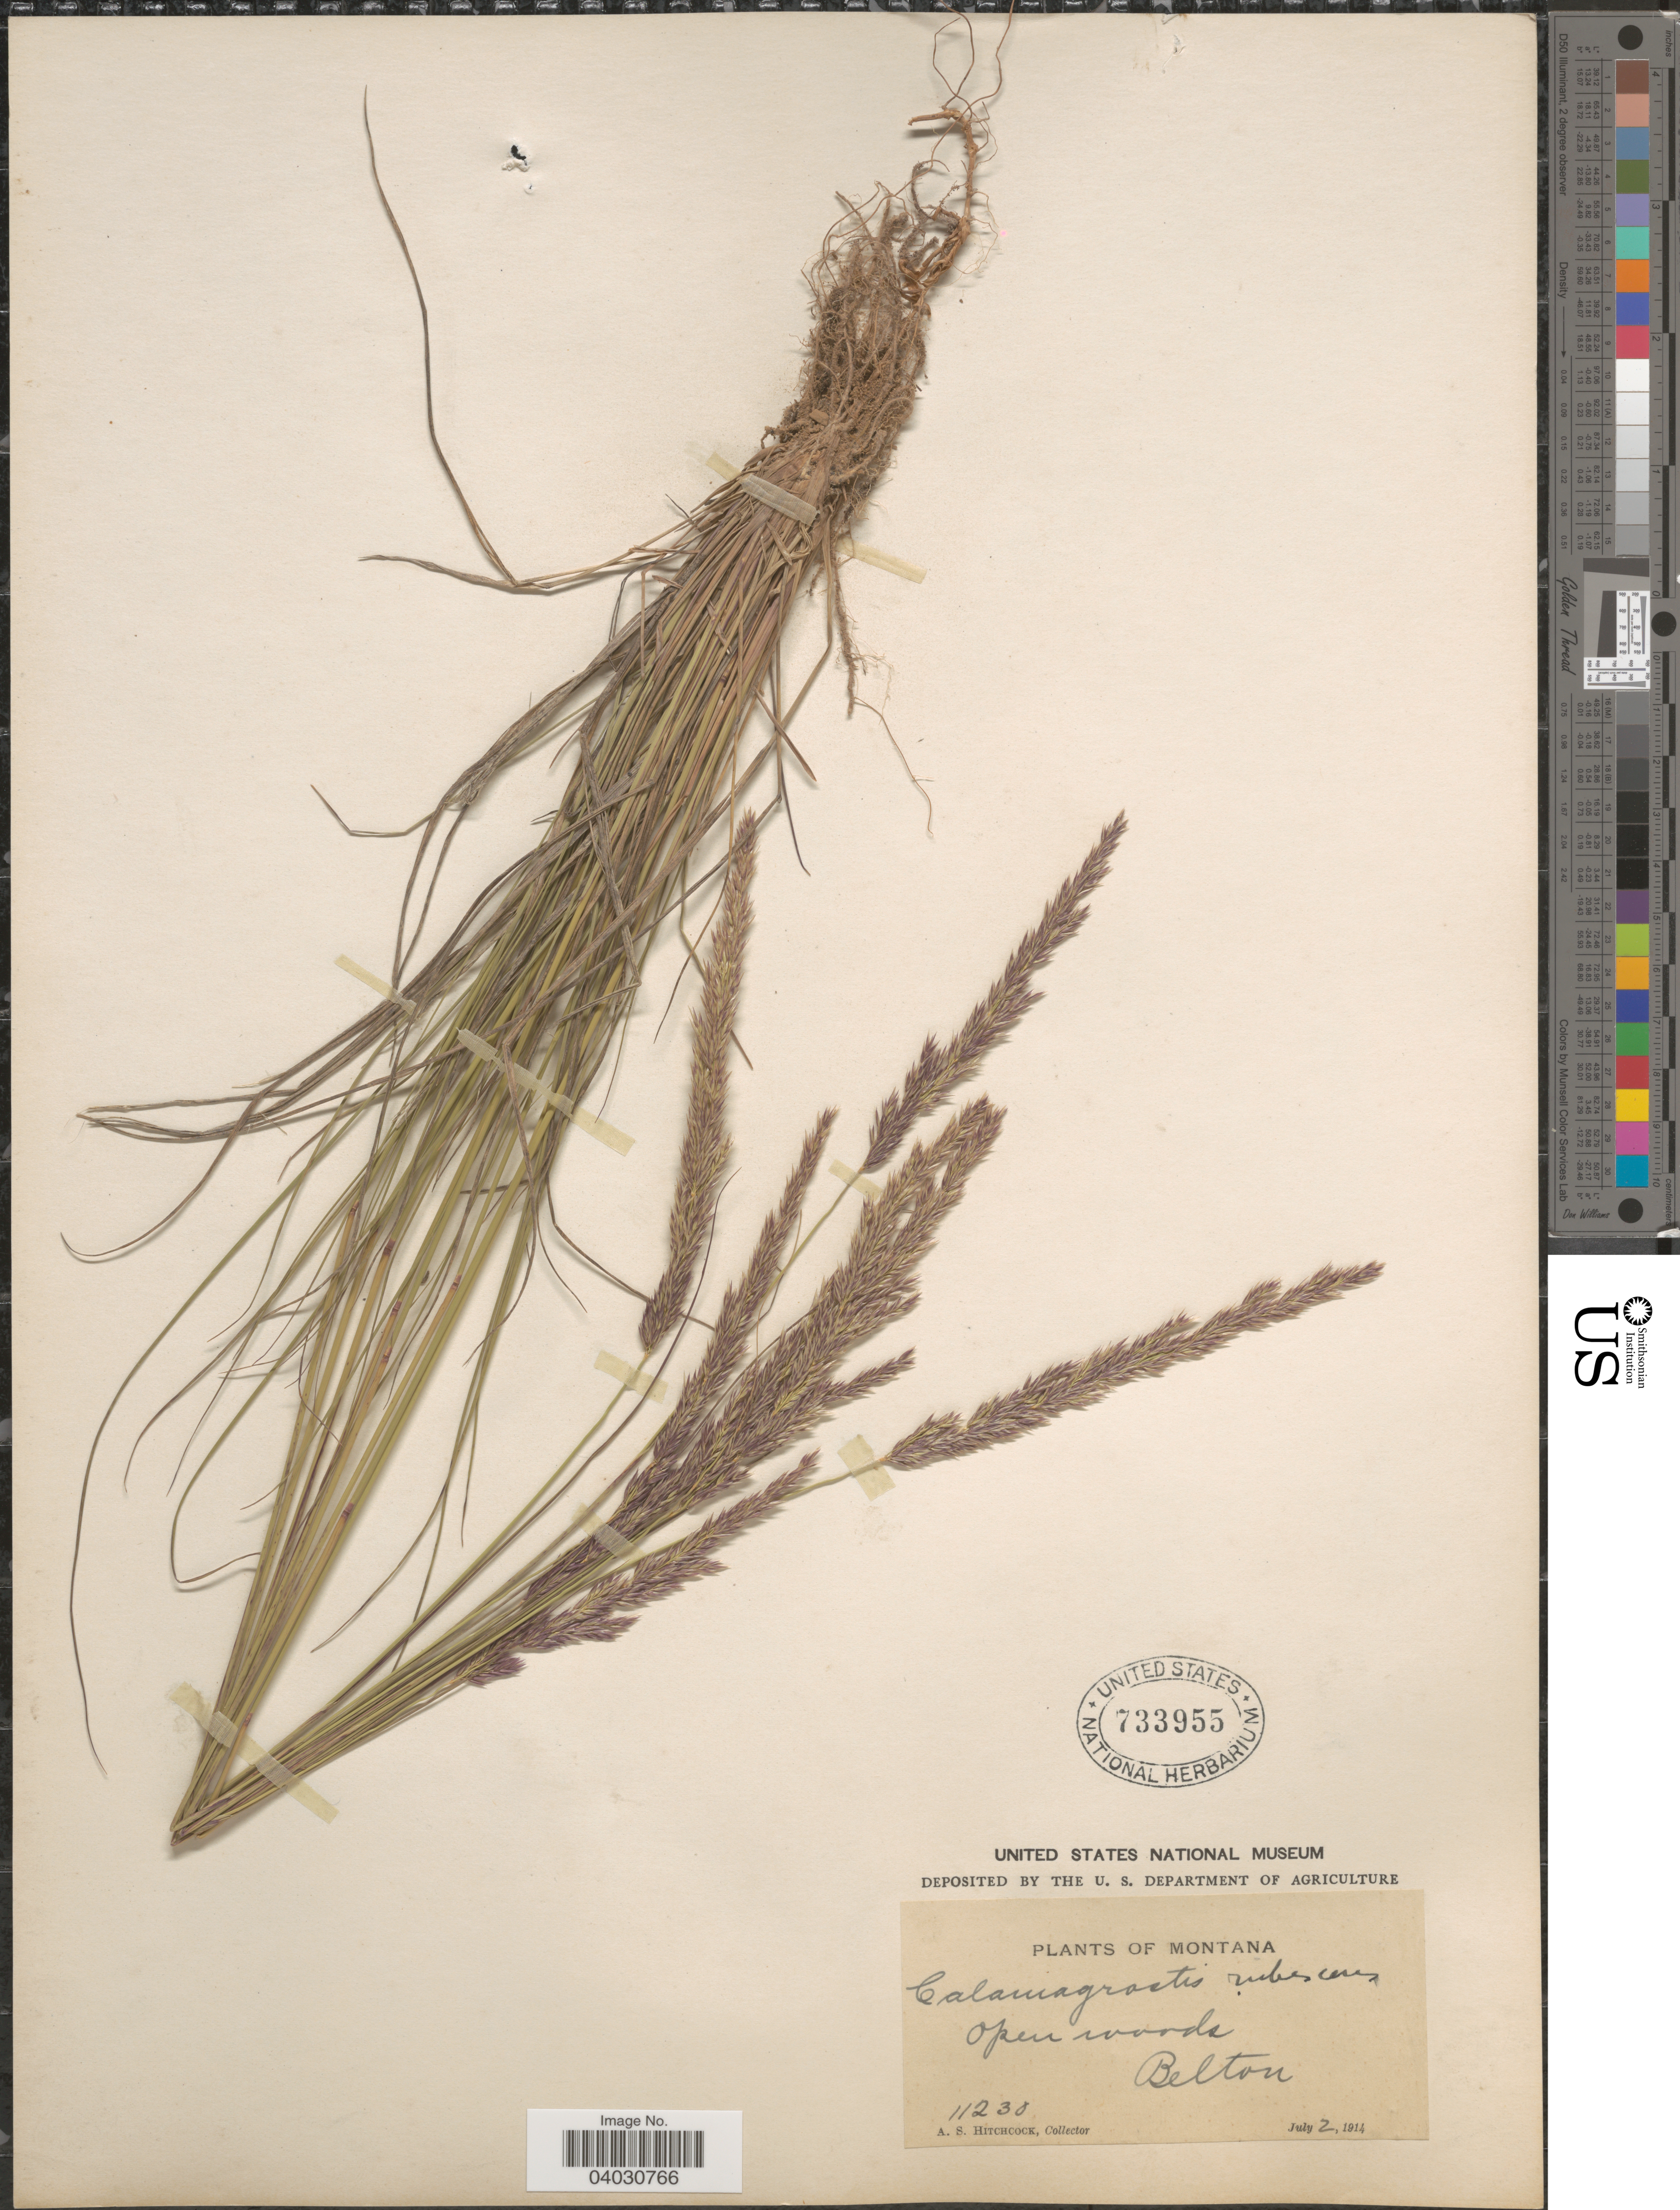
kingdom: Plantae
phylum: Tracheophyta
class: Liliopsida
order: Poales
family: Poaceae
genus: Calamagrostis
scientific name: Calamagrostis rubescens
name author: Buckley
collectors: A. S. Hitchcock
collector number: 11230*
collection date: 1914-07-02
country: United States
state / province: Montana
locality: Belton.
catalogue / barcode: US 733955